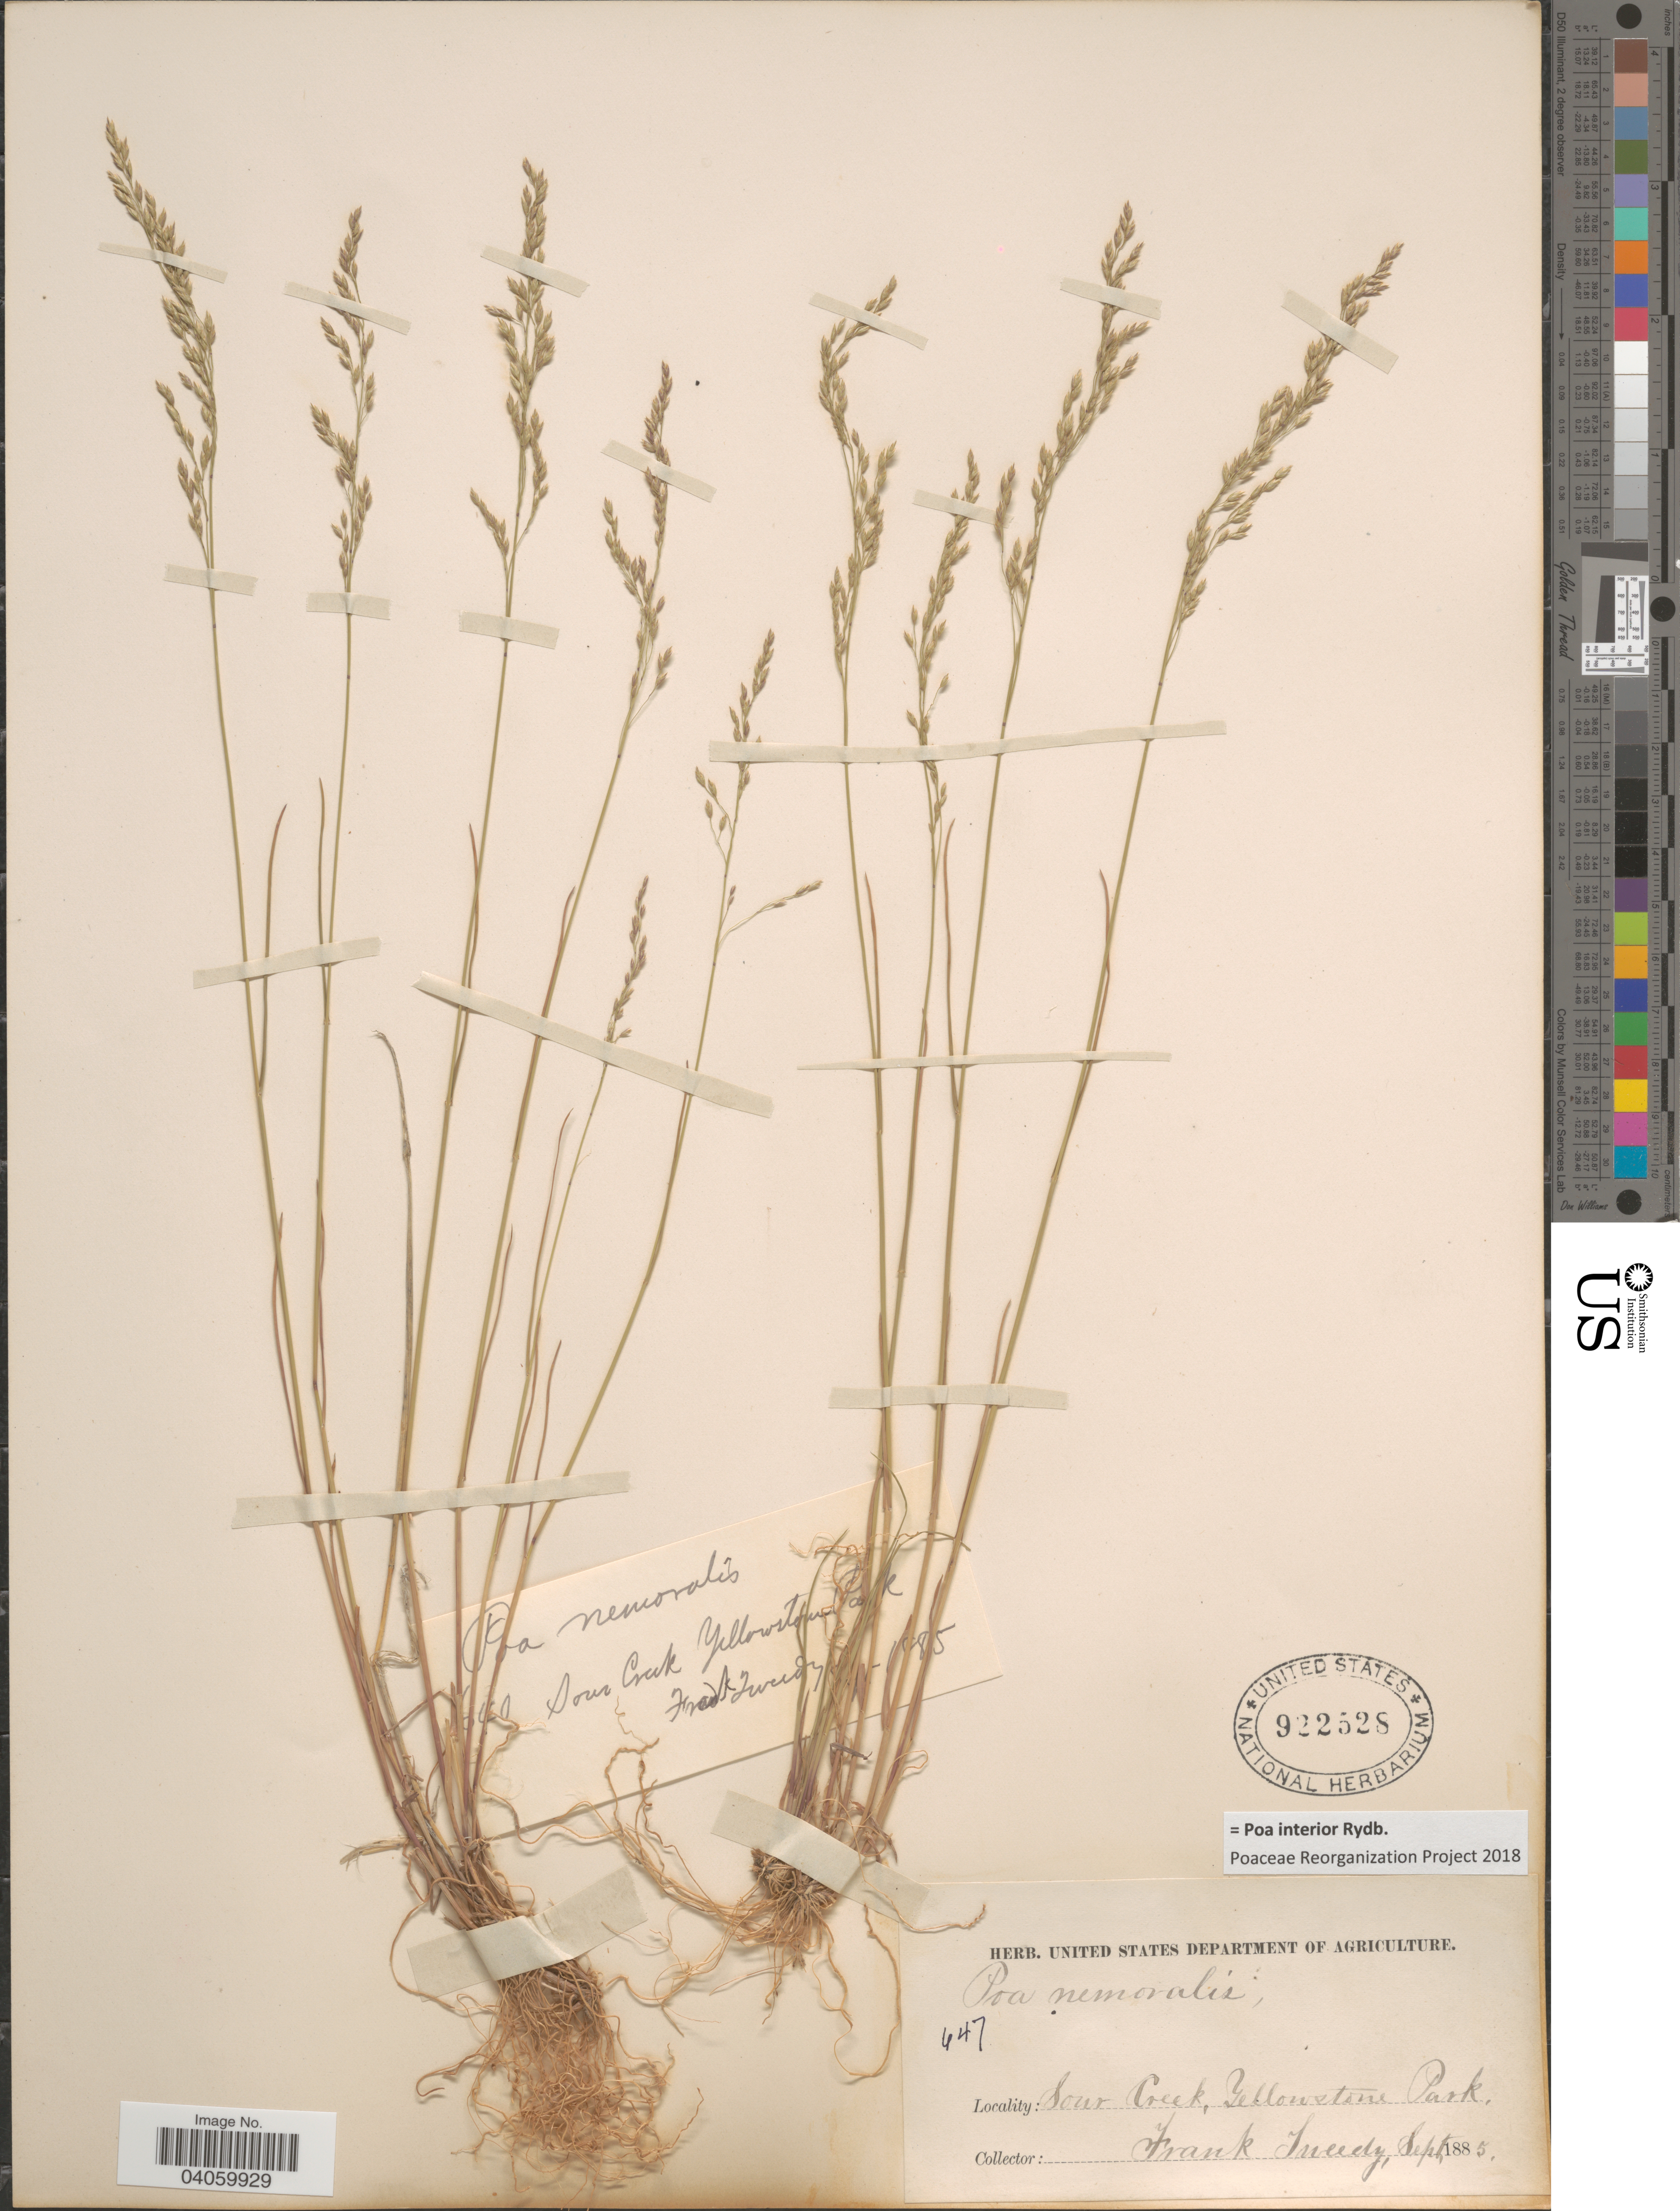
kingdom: Plantae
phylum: Tracheophyta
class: Liliopsida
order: Poales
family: Poaceae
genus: Poa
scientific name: Poa interior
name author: Rydb.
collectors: F. Tweedy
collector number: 447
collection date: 1885-09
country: United States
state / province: Wyoming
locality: Sour Creek, Yellowstone Park.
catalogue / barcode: US 922528